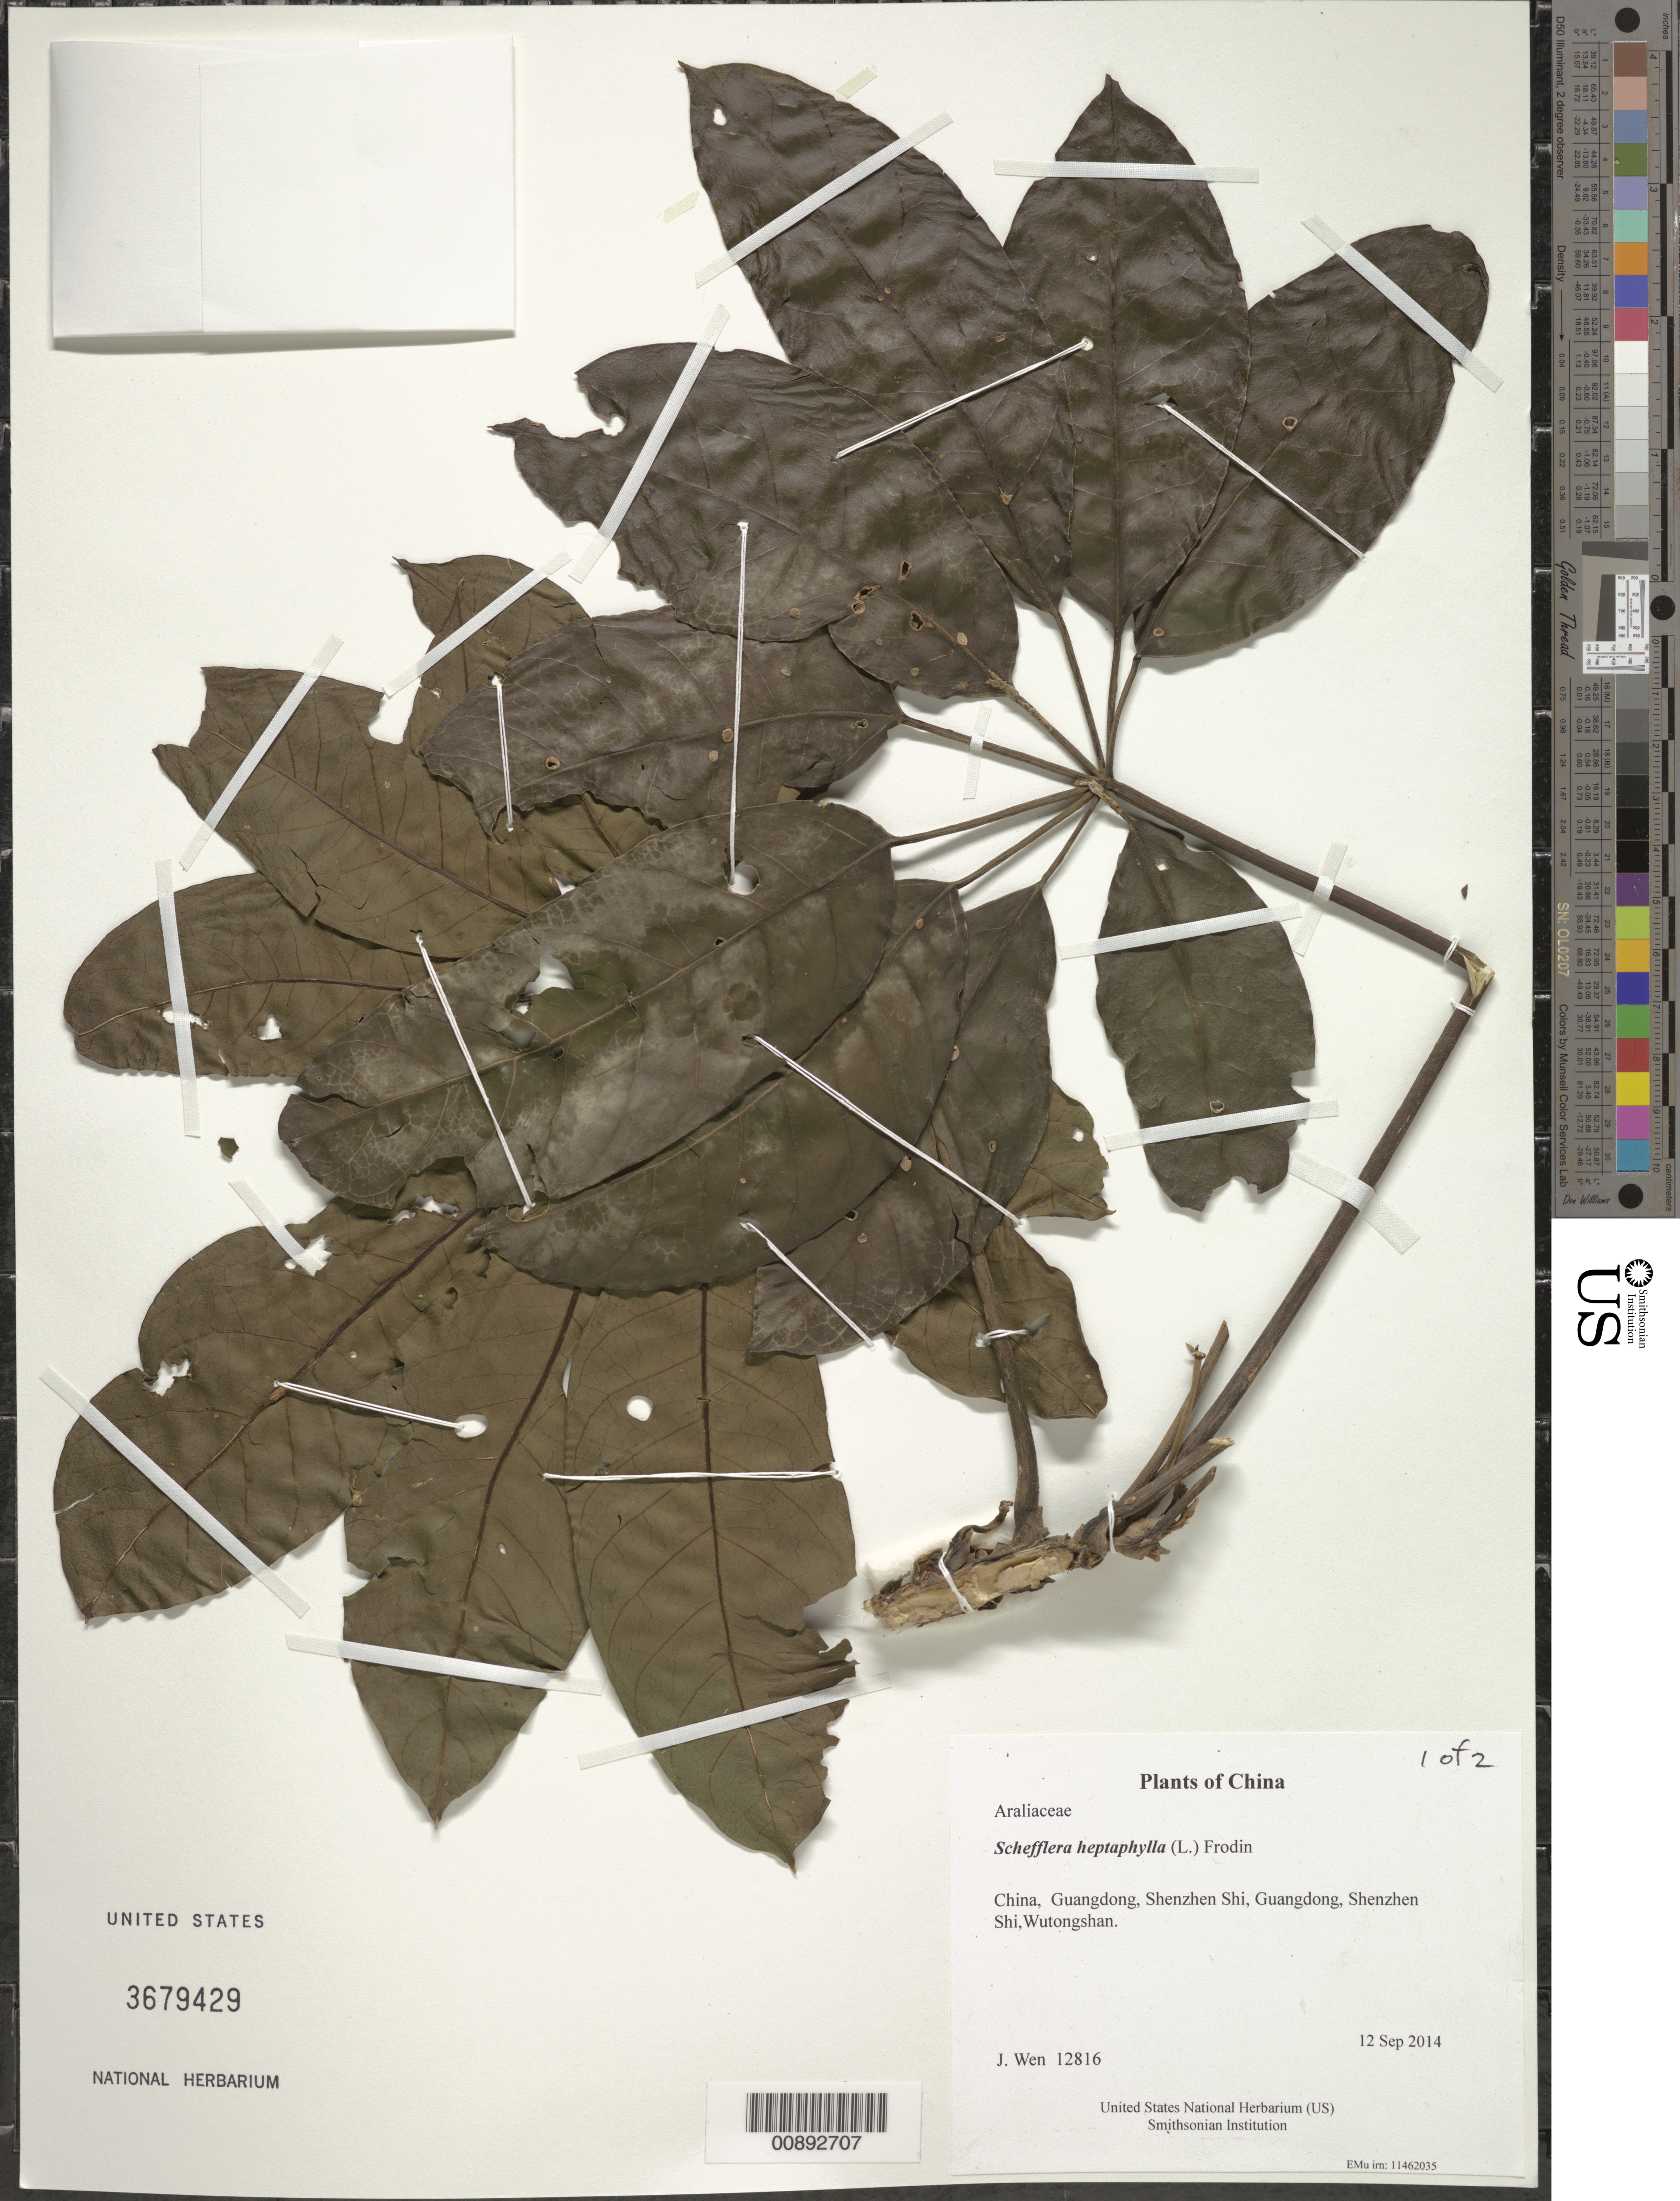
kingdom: Plantae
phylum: Tracheophyta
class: Magnoliopsida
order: Apiales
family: Araliaceae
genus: Schefflera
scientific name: Schefflera heptaphylla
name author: (L.) Frodin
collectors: J. Wen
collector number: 12816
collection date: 2014-09-12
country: China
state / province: Guangdong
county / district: Shenzhen Shi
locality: Guangdong, Shenzhen Shi,Wutongshan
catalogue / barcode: US 3679429